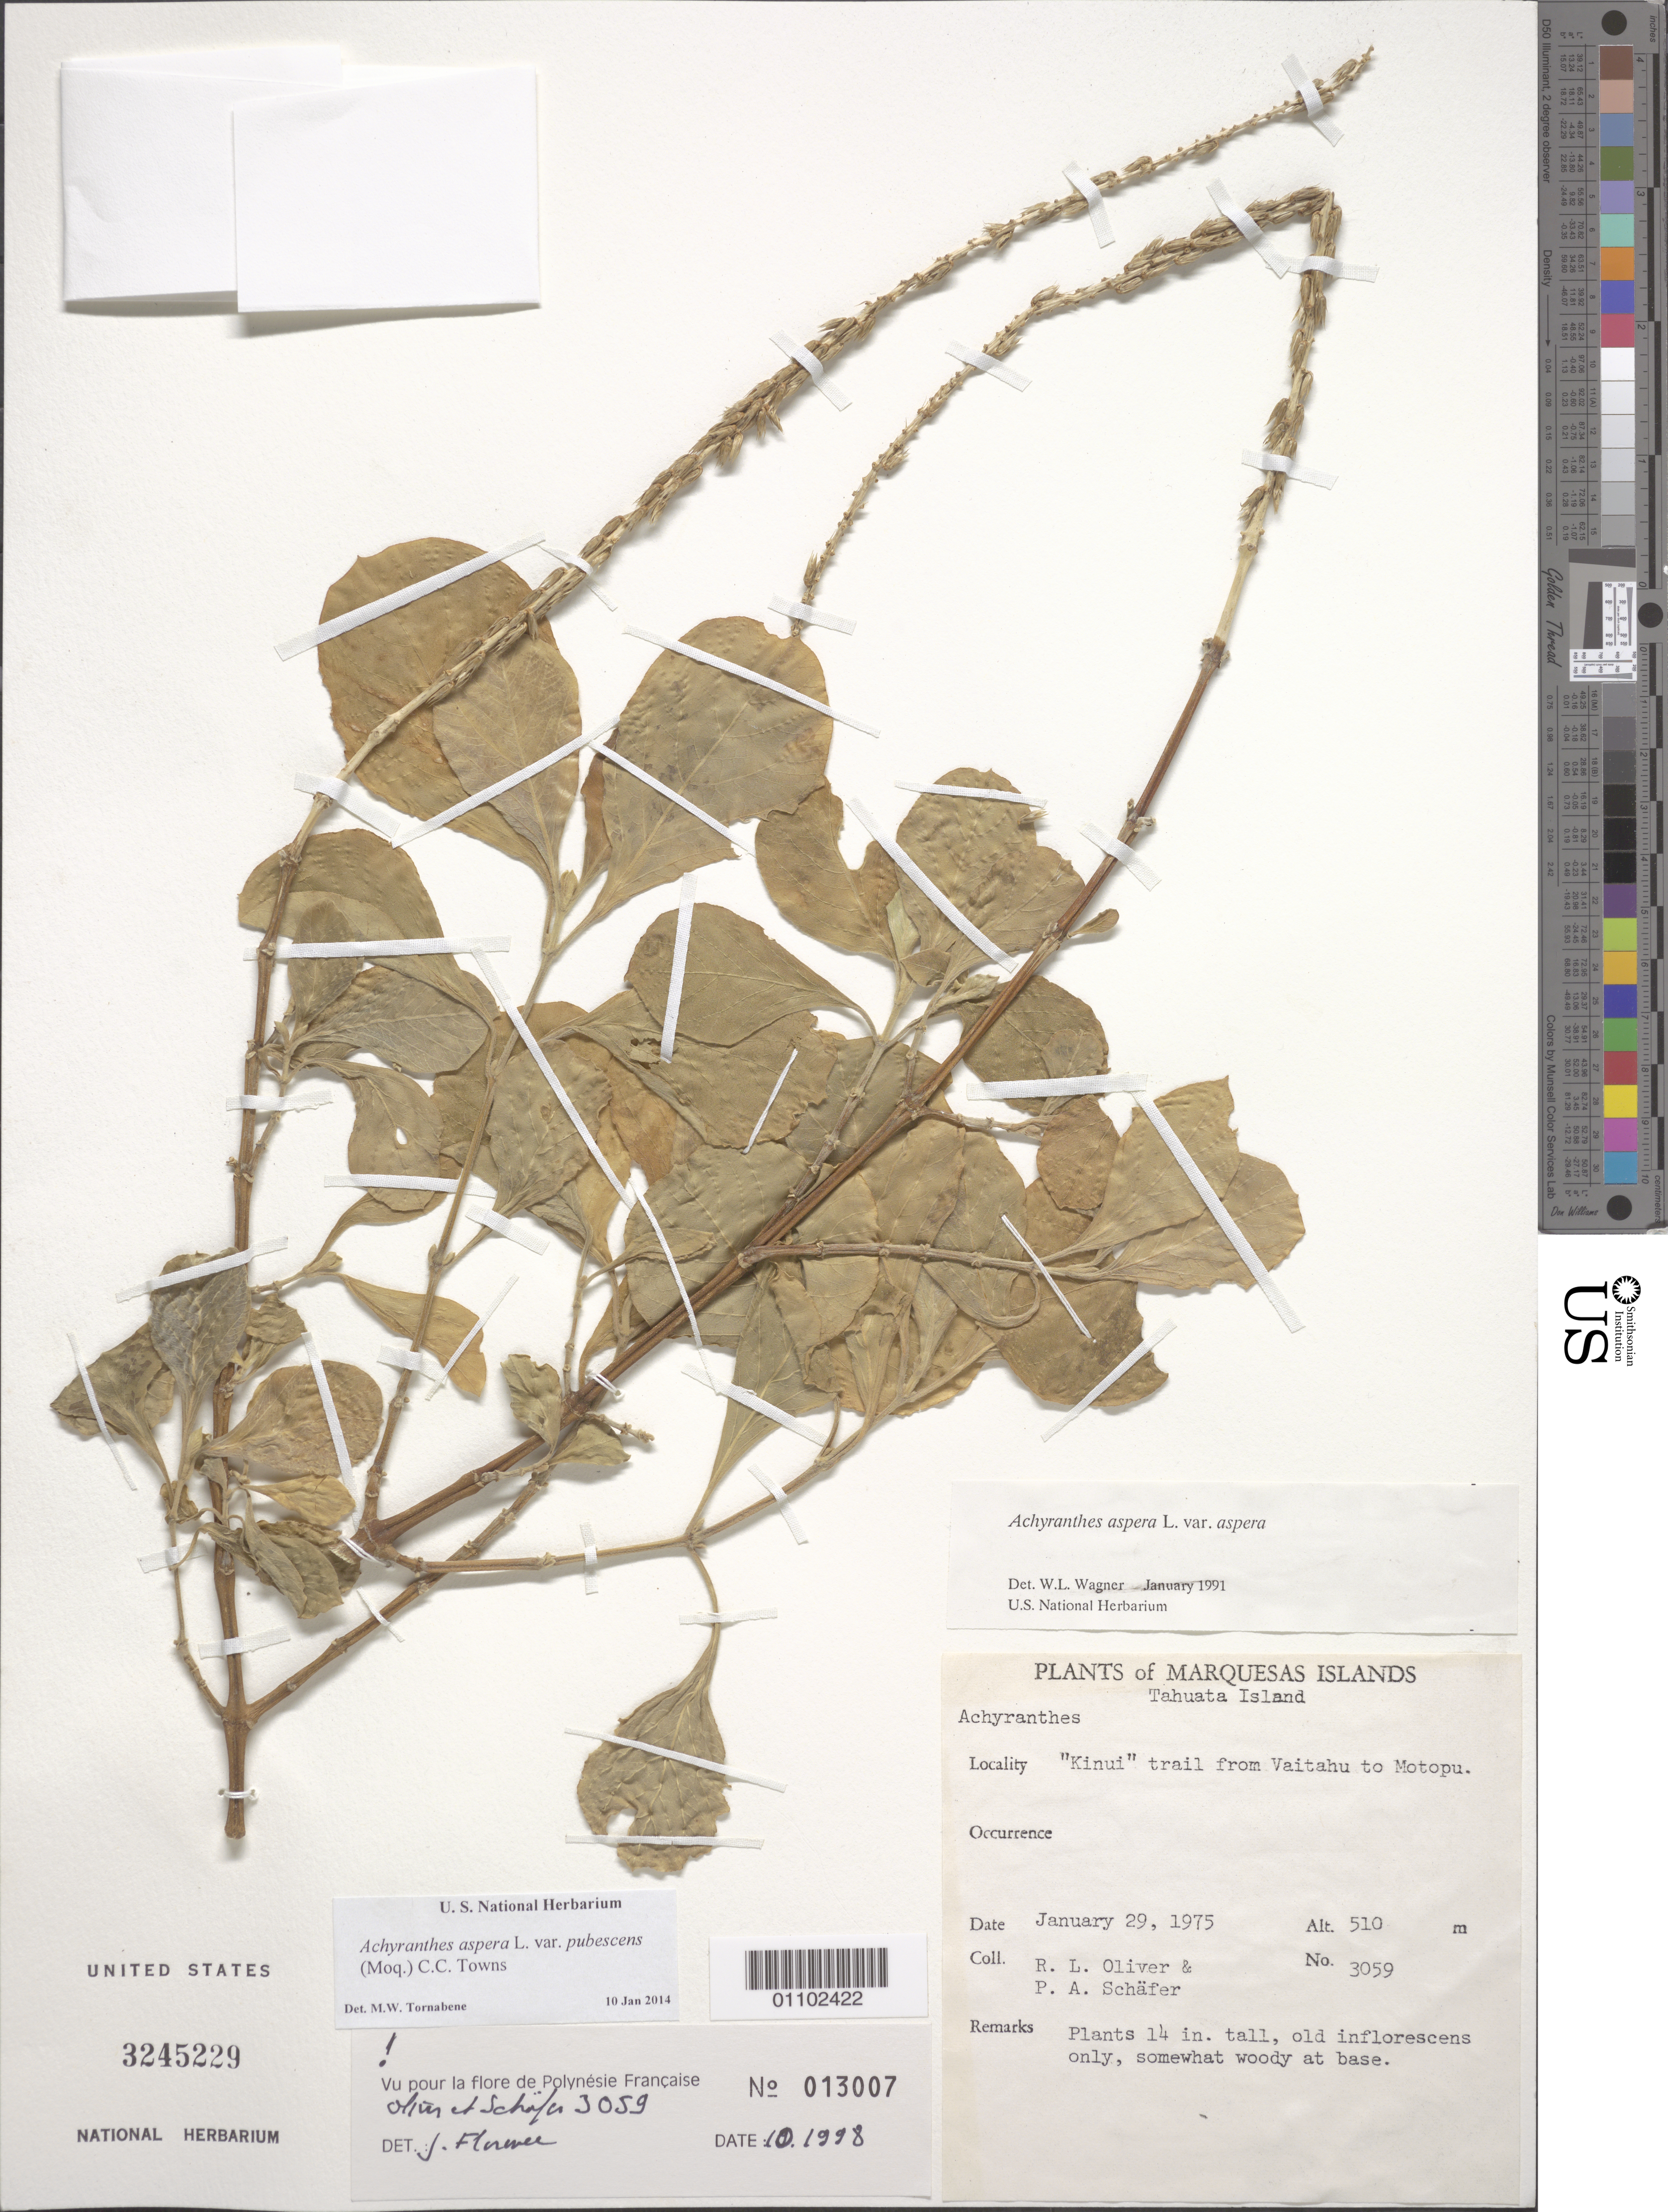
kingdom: Plantae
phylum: Tracheophyta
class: Magnoliopsida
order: Caryophyllales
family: Amaranthaceae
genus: Achyranthes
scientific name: Achyranthes aspera var. pubescens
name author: (Moq.) C. C. Towns.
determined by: Tornabene, Michael W., (BOT), Smithsonian Institution - National Museum of Natural History (UNITED STATES)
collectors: R. L. Oliver & P. A. Schäfer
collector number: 3059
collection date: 1975-01-29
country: French Polynesia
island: Tahuata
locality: "Kinui" on trail from Vaitahu to Motopu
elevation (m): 510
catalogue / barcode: US 3245229